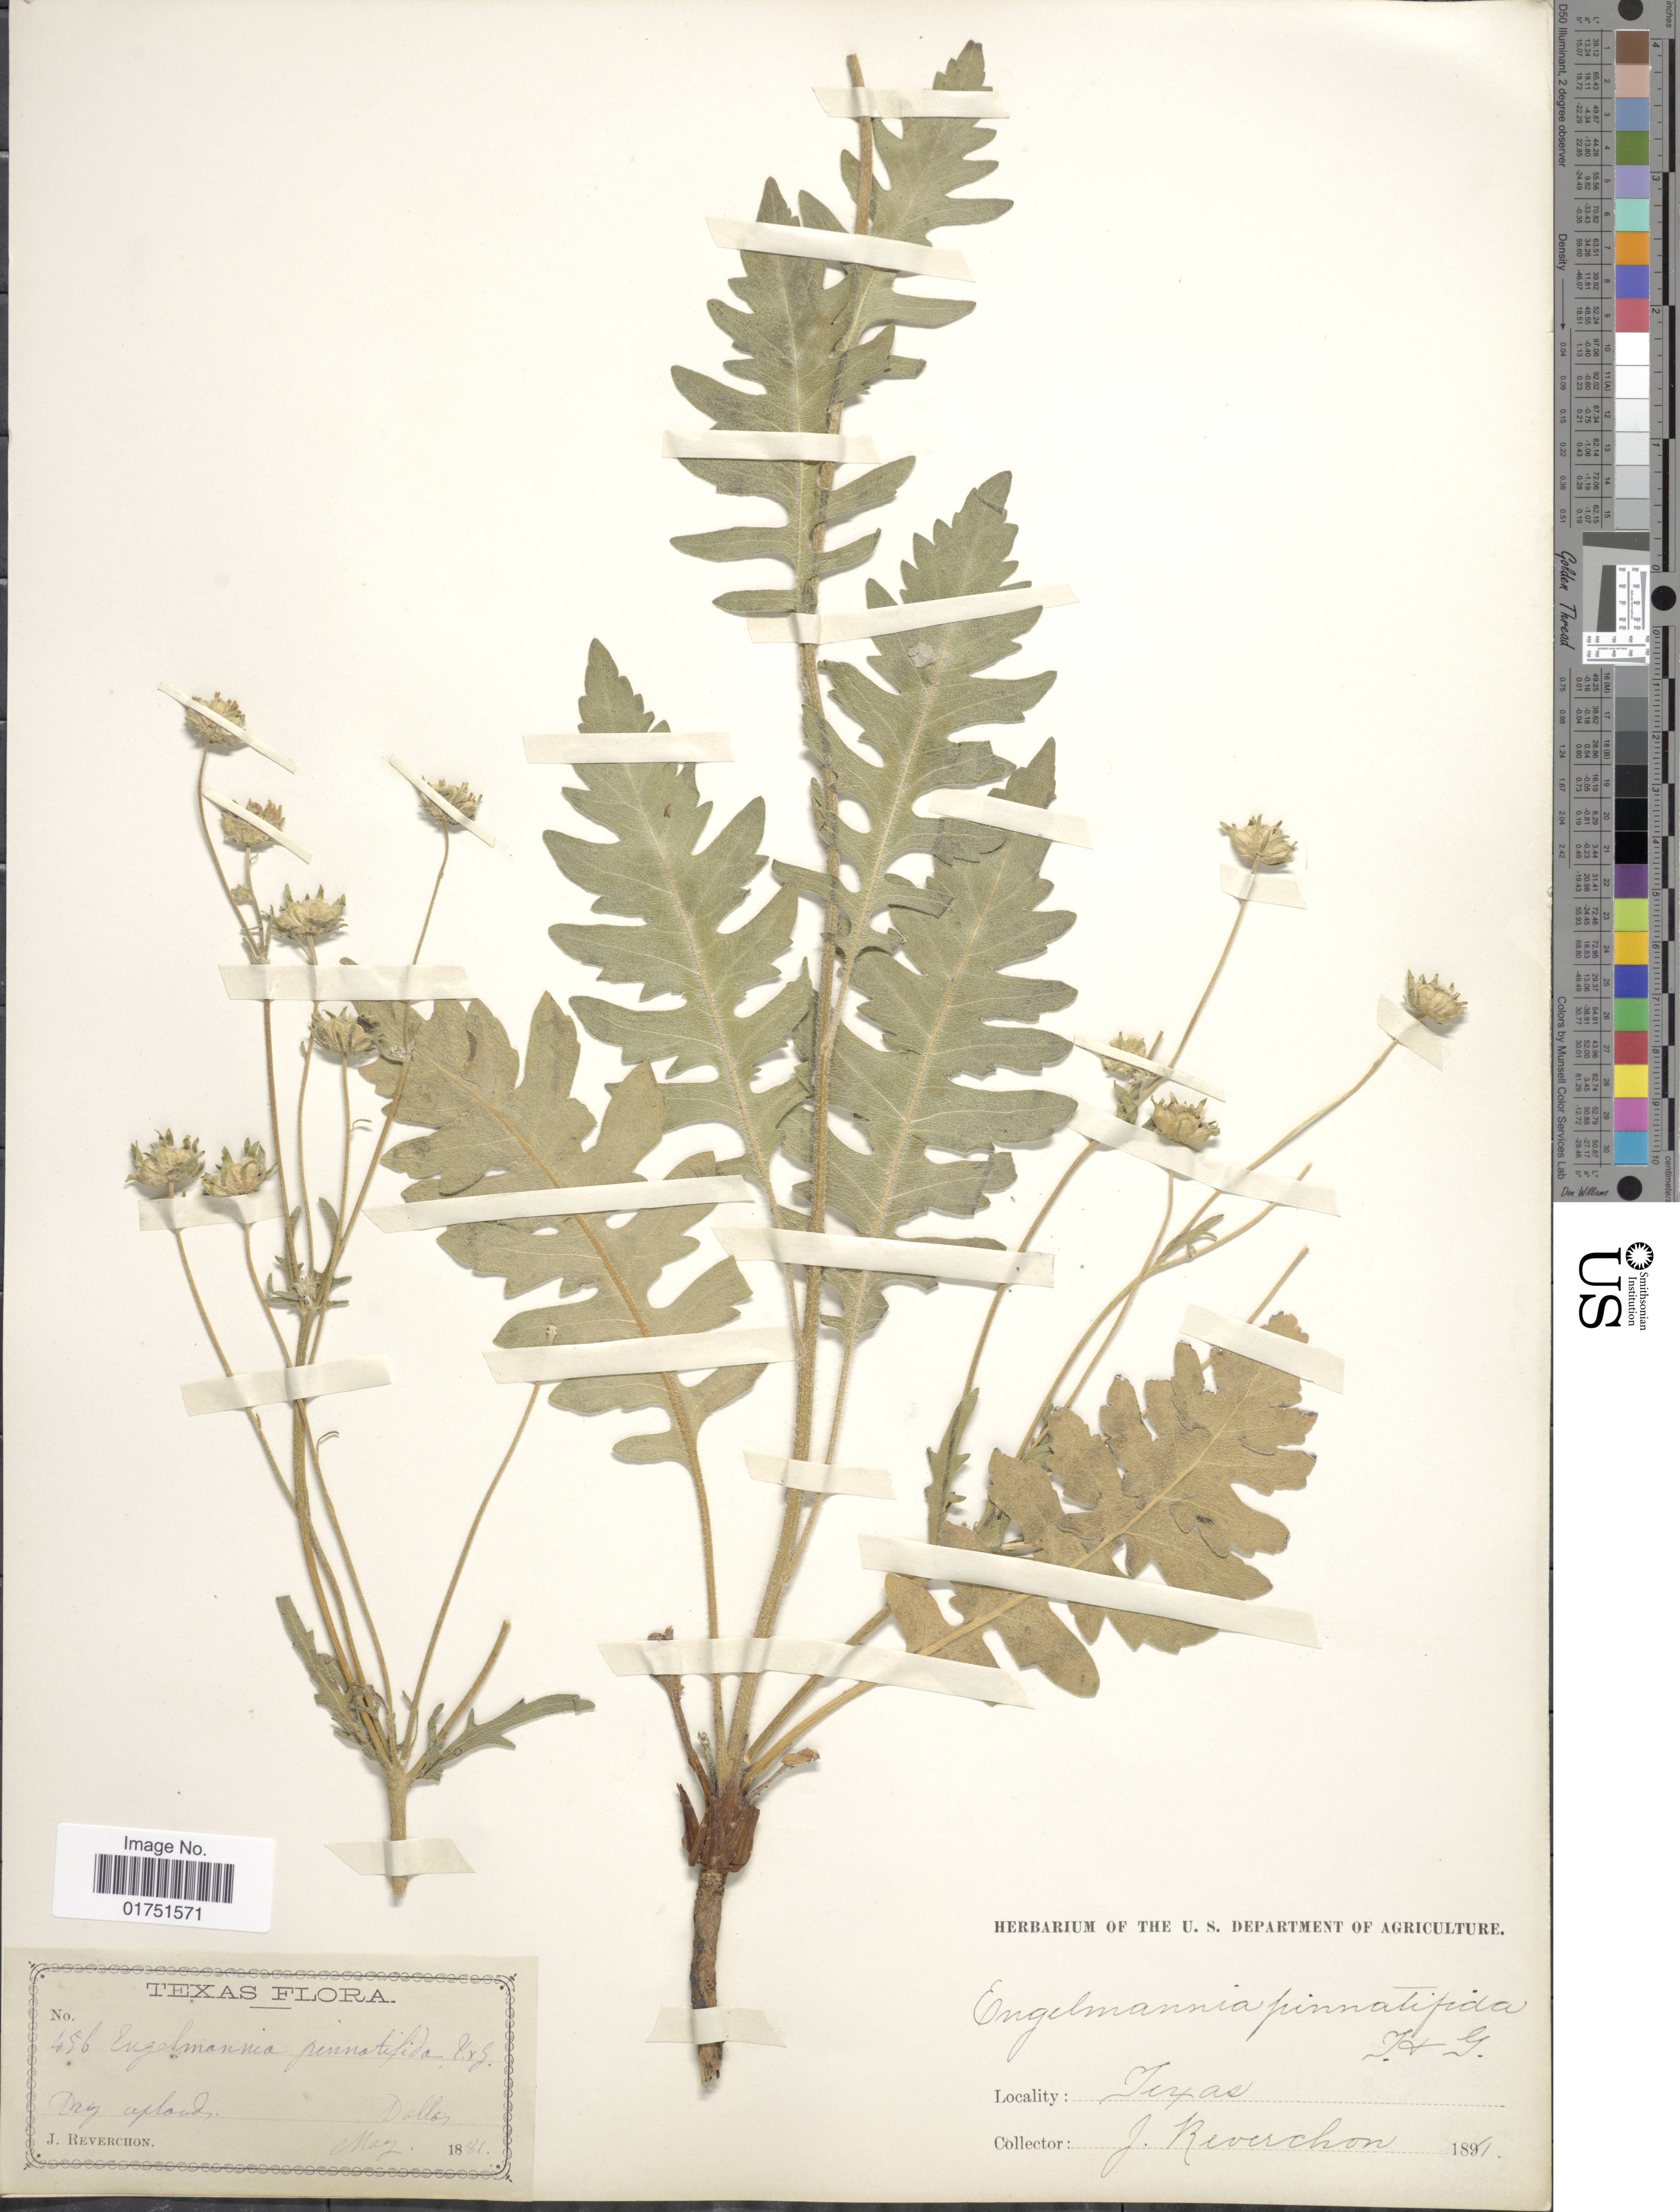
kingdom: Plantae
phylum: Tracheophyta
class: Magnoliopsida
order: Asterales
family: Asteraceae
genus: Engelmannia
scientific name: Engelmannia pinnatifida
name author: Torr. & A. Gray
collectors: J. Reverchon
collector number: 45b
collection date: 1881-05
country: United States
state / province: Texas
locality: Dry uplands. Dallas